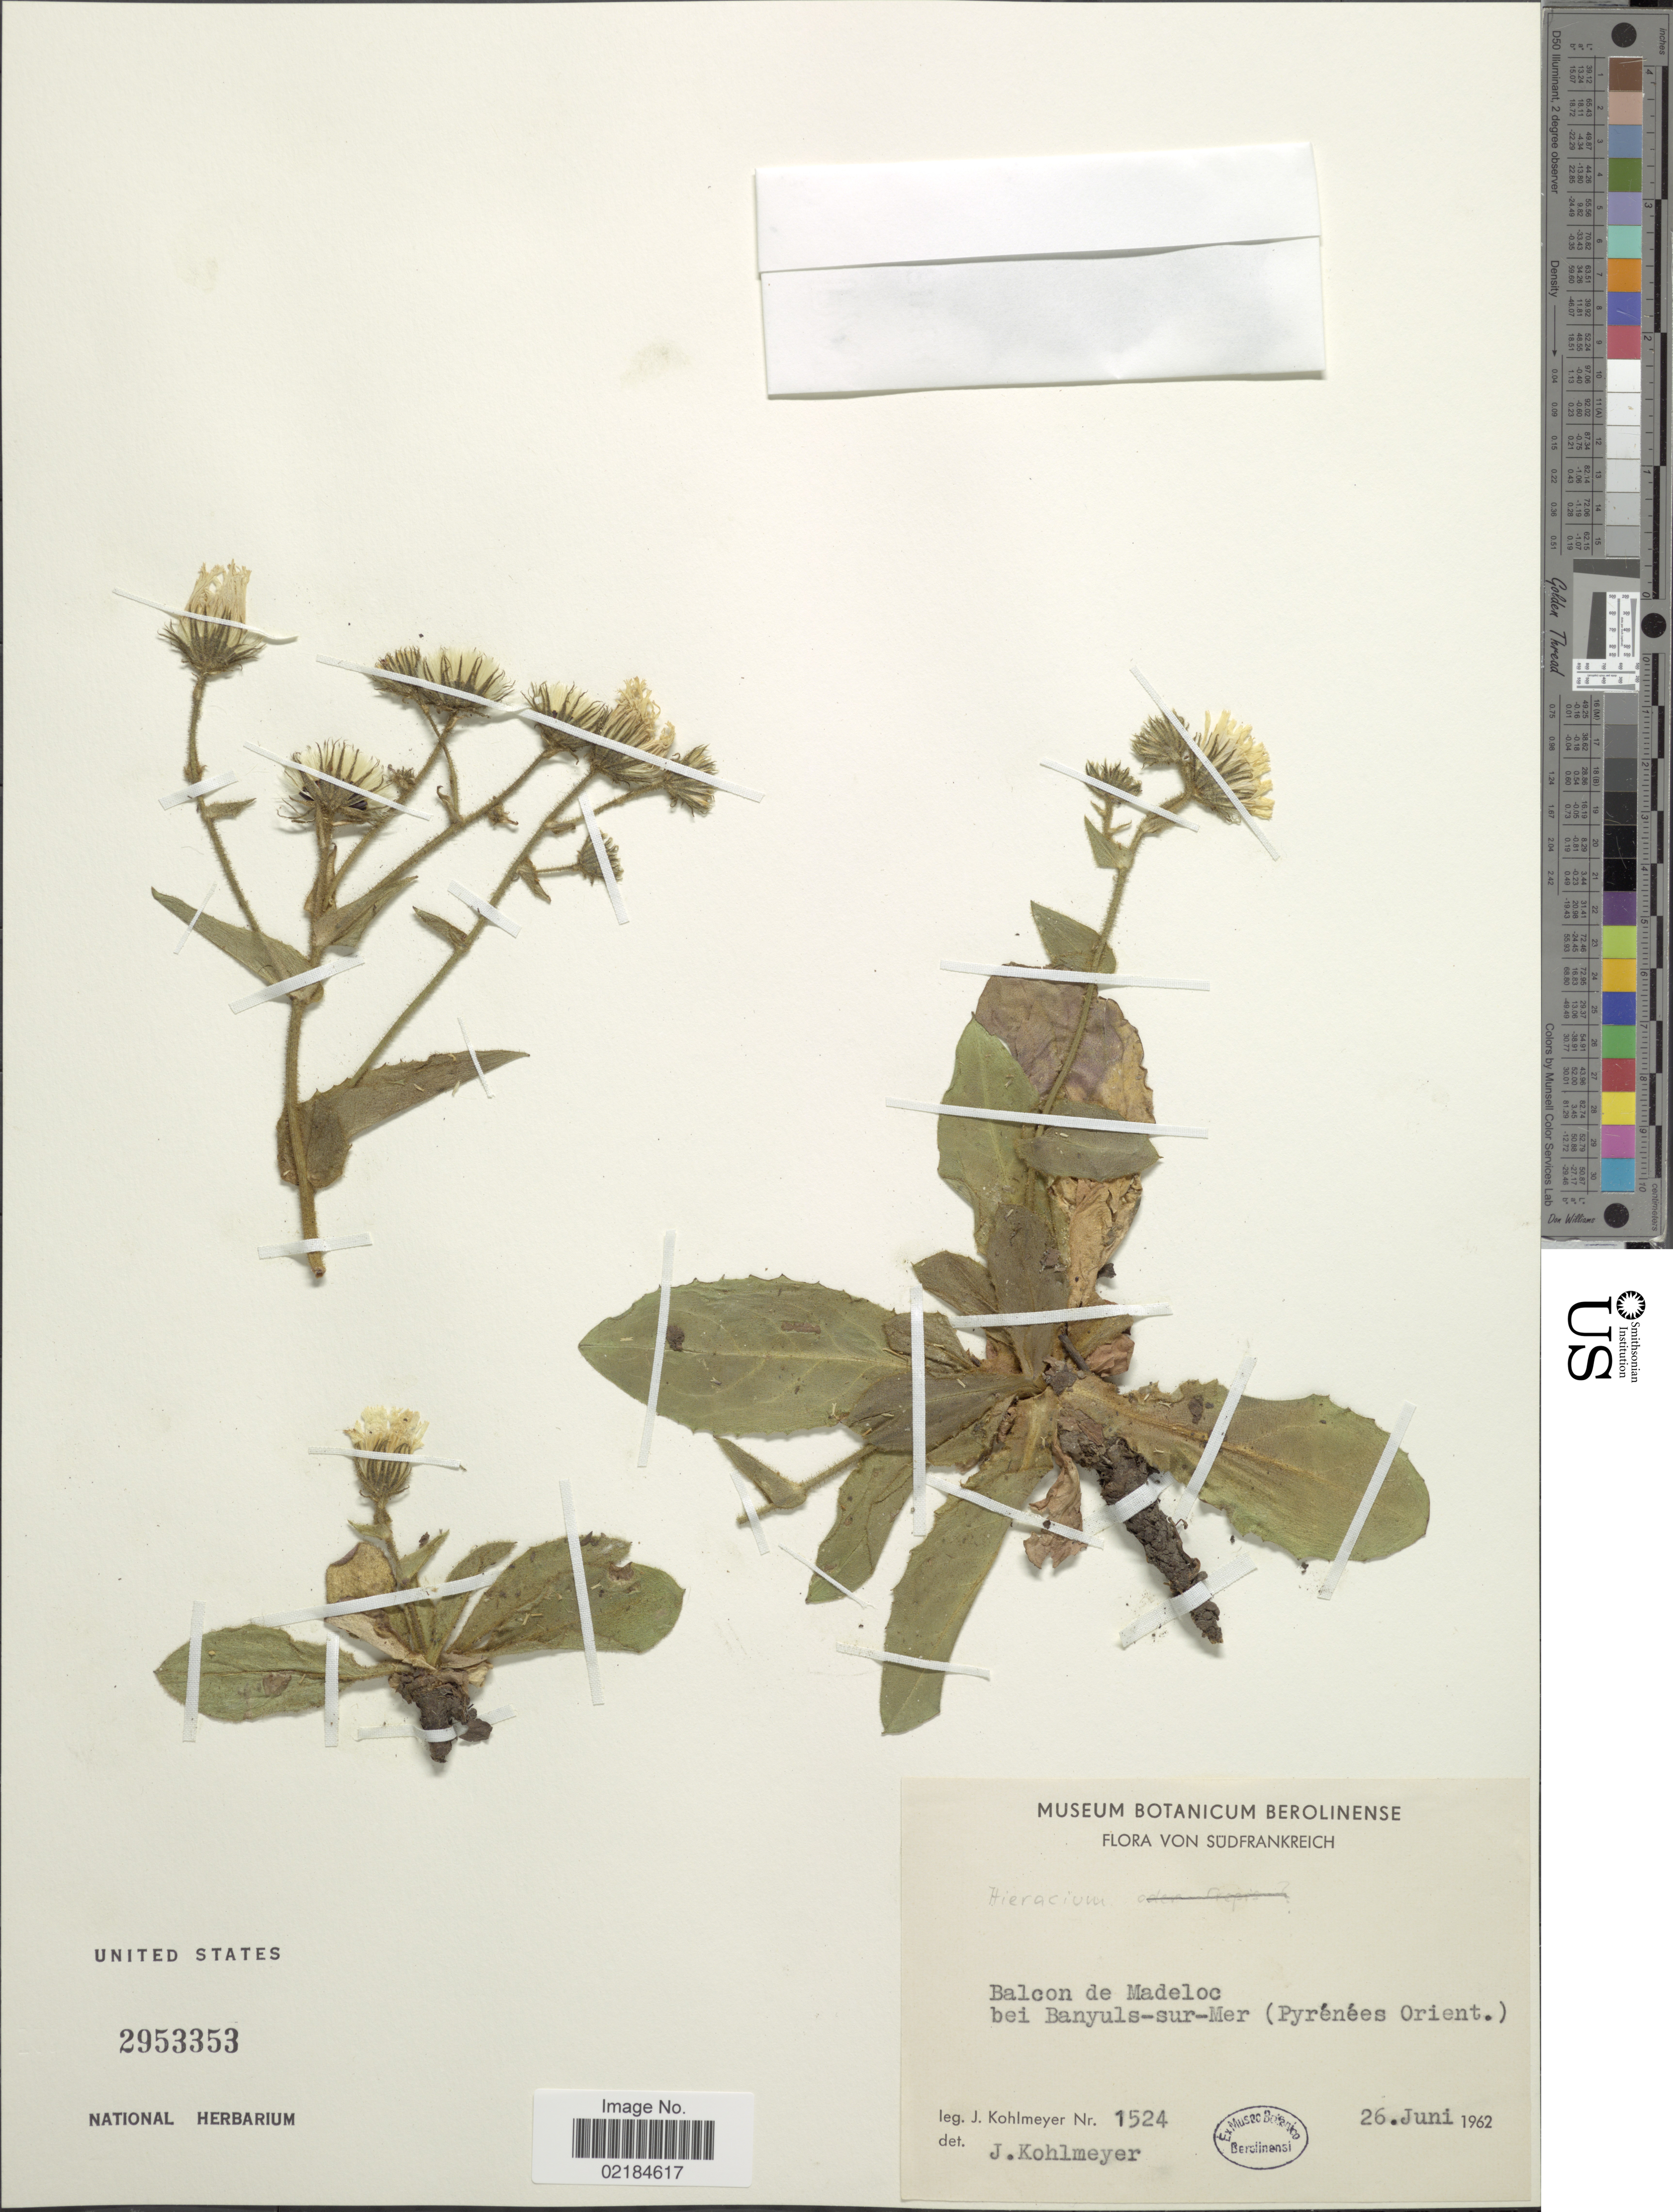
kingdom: Plantae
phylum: Tracheophyta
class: Magnoliopsida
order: Asterales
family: Asteraceae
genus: Hieracium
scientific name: Hieracium repandulare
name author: Druce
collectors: J. Kohlmeyer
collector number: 1524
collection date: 1962-06-26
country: France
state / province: Occitanie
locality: Balcon de Madeloc bei Banyuls-sur-Mer (Pyrenees Orient), Von Sudfrankreich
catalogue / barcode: US 2953353